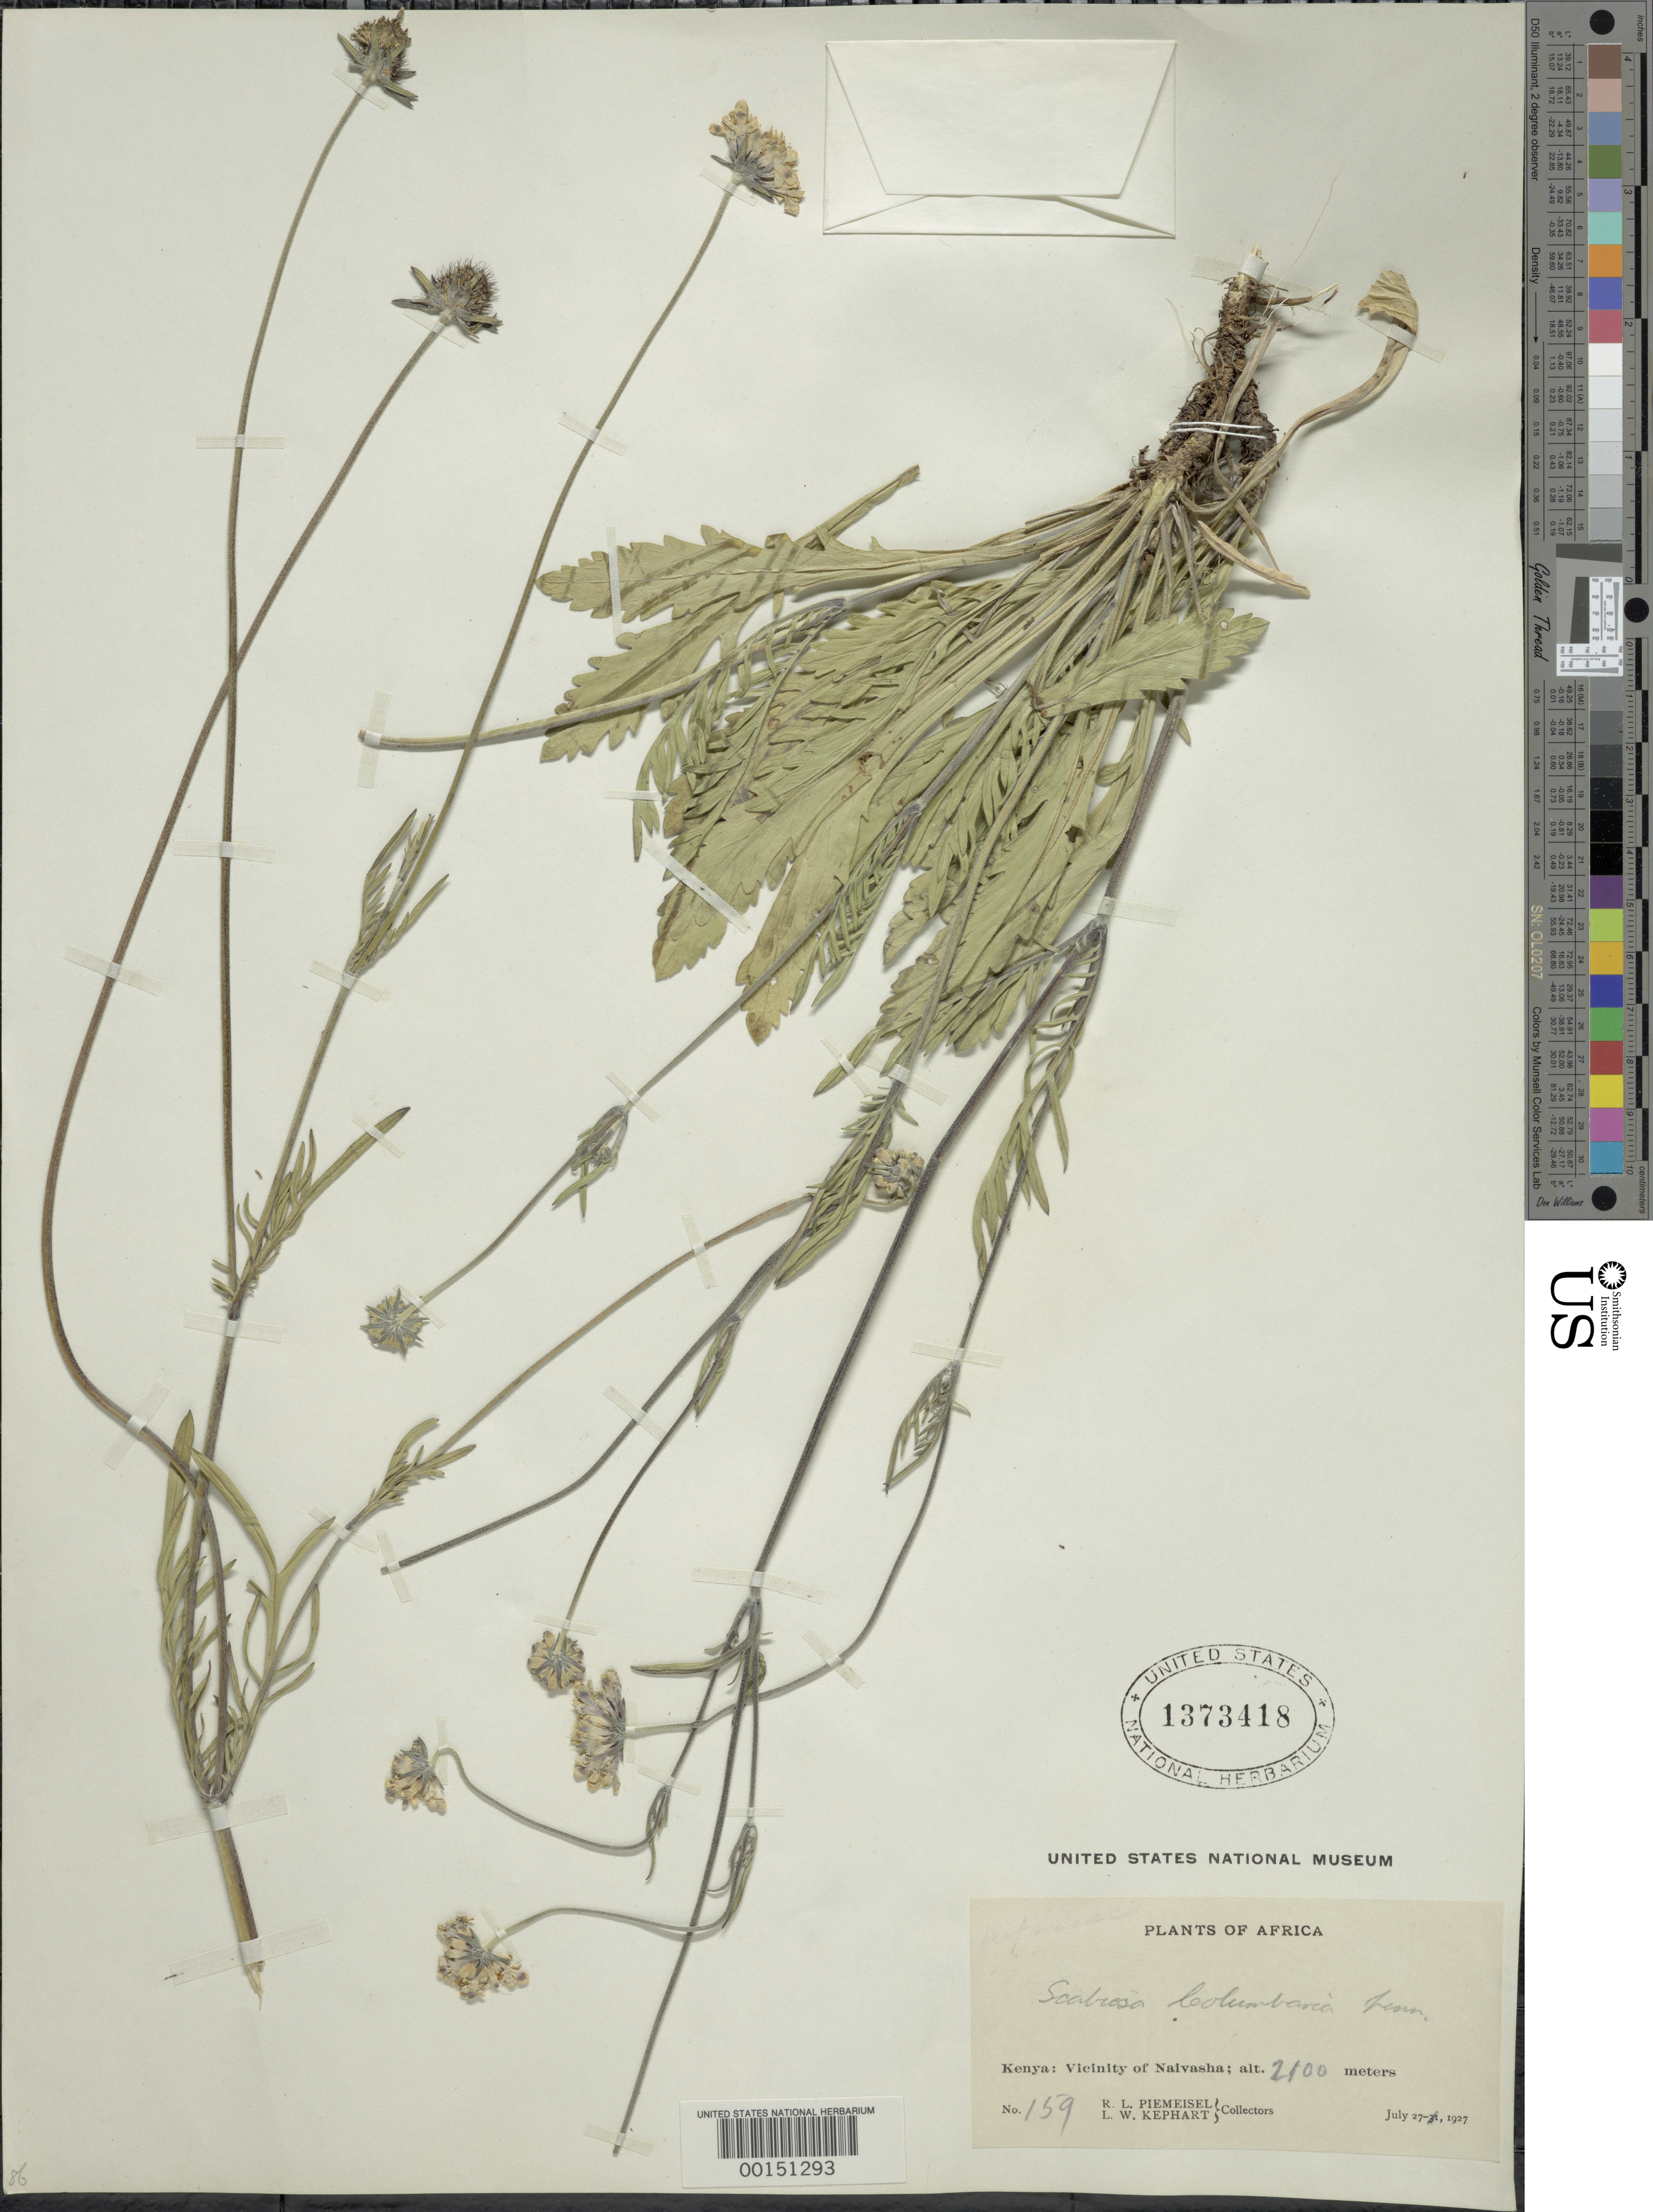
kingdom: Plantae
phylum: Tracheophyta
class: Magnoliopsida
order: Dipsacales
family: Caprifoliaceae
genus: Scabiosa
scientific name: Scabiosa columbaria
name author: L.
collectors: R. L. Piemeisel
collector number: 159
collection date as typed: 27 Jul 1927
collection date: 1927-07-27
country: Kenya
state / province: Nakuru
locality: Naivasha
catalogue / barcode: US 1373418